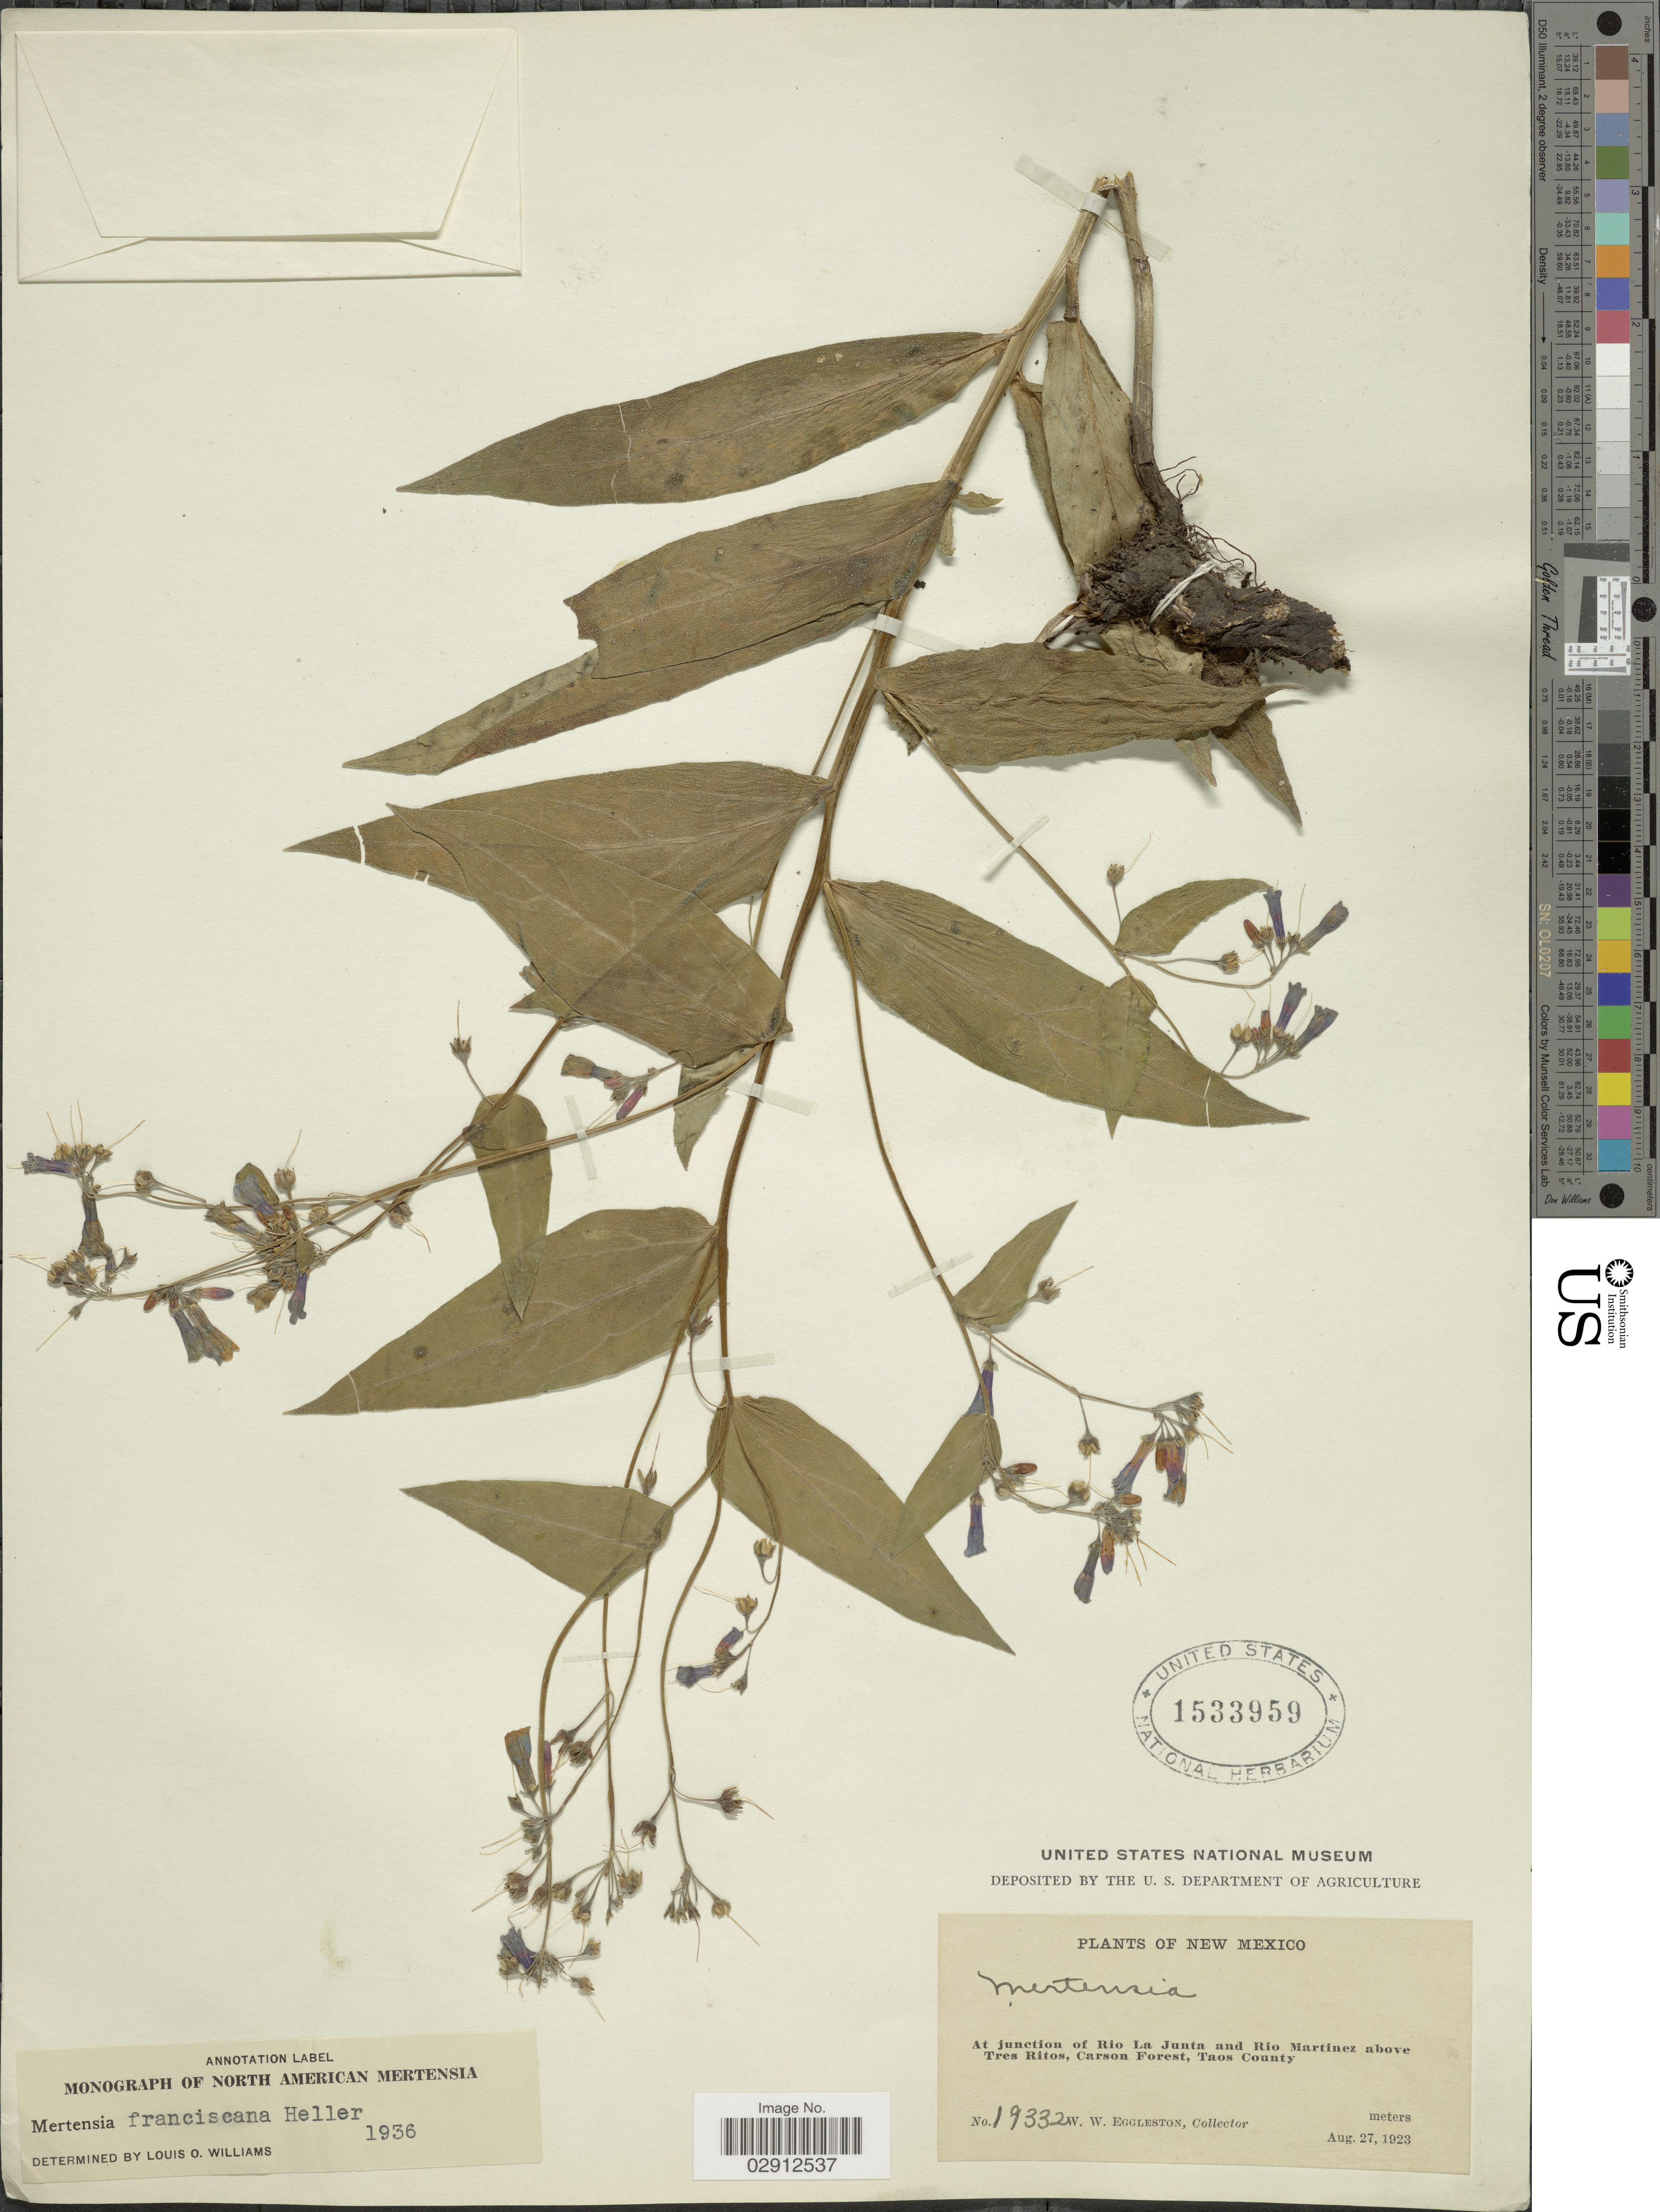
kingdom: Plantae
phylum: Tracheophyta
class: Magnoliopsida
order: Boraginales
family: Boraginaceae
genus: Mertensia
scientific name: Mertensia franciscana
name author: A. Heller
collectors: W. W. Eggleston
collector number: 19332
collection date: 1923-08-27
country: United States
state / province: New Mexico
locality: At junction of Rio La Junta and Rio Martinez above Tres Ritos, Carson Forest, Taos County.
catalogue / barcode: US 1533959